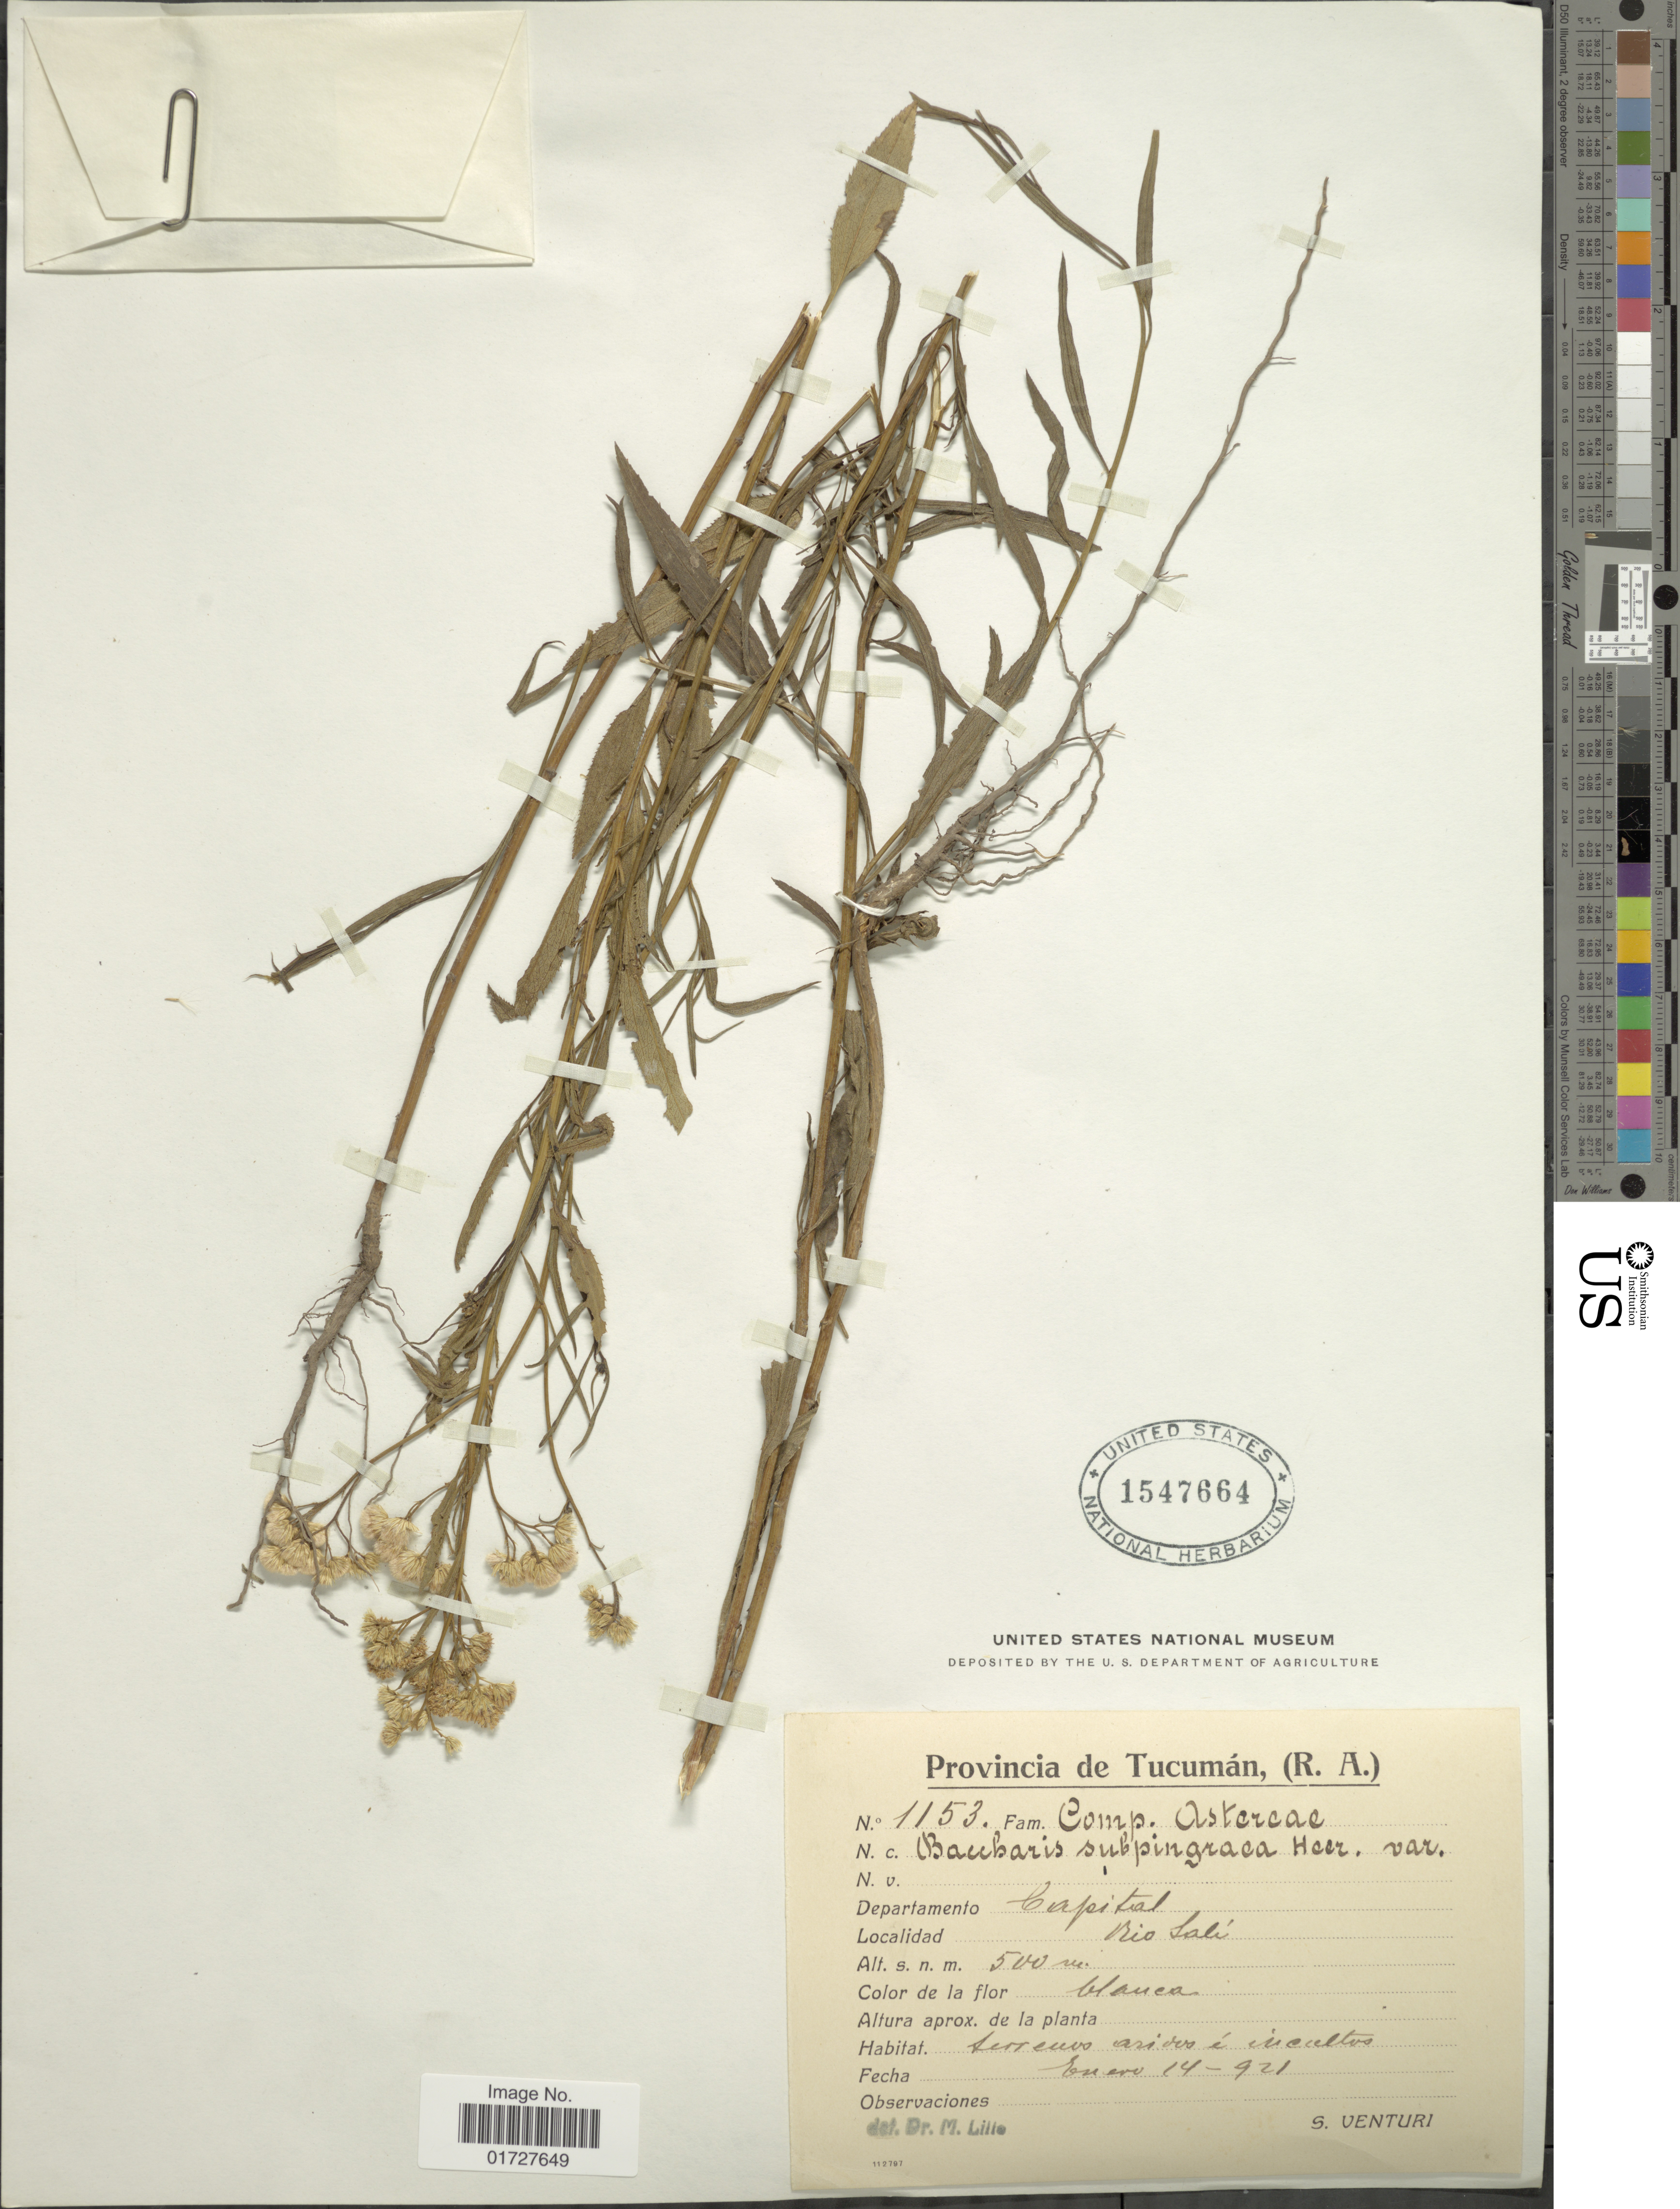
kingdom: Plantae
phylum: Tracheophyta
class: Magnoliopsida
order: Asterales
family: Asteraceae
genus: Baccharis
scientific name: Baccharis pingraea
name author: DC.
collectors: S. Venturi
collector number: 1153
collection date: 1921-01-14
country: Argentina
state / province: Tucuman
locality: Departamento Capital, Rio Sali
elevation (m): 500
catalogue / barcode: US 1547664